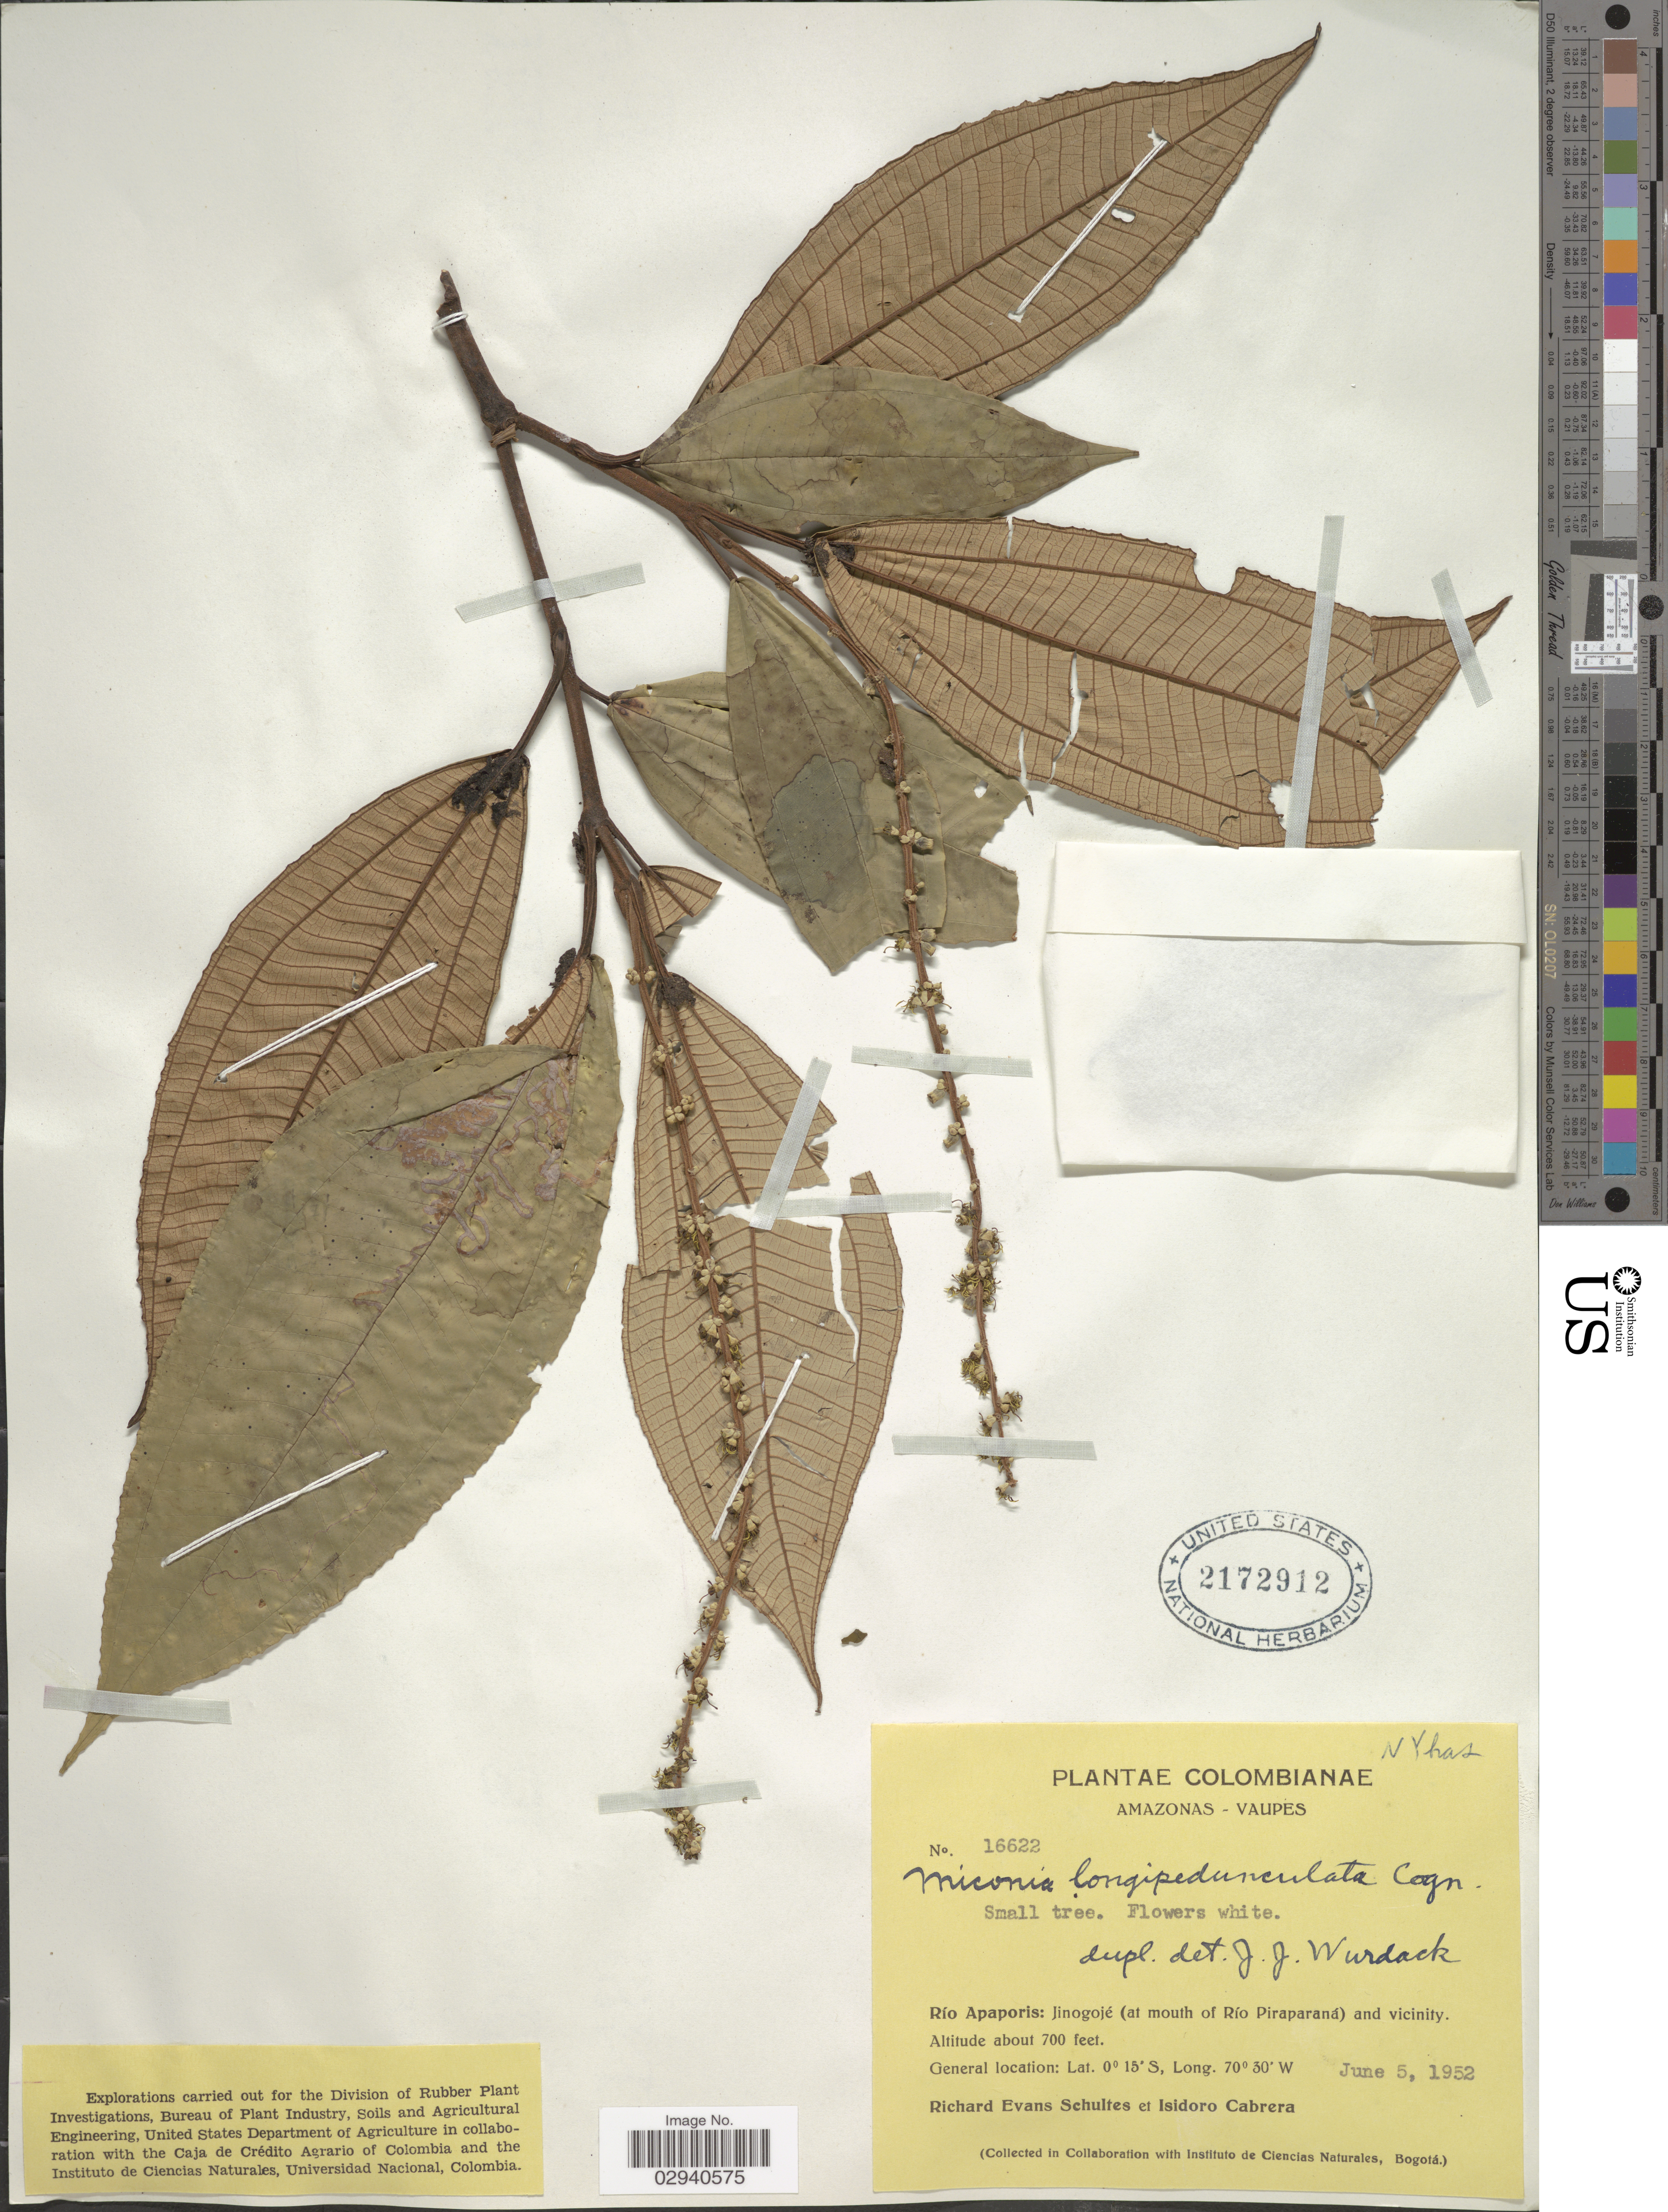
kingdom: Plantae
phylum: Tracheophyta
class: Magnoliopsida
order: Myrtales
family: Melastomataceae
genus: Miconia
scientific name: Miconia longispicata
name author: Triana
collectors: R. E. Schultes & I. Cabrera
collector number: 16622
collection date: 1952-06-05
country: Colombia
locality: Amazonas - Vaupes. Río Apaporis: Jinogojé (at mouth of Río Piraparaná) and vicinity.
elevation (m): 213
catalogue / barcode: US 2172912